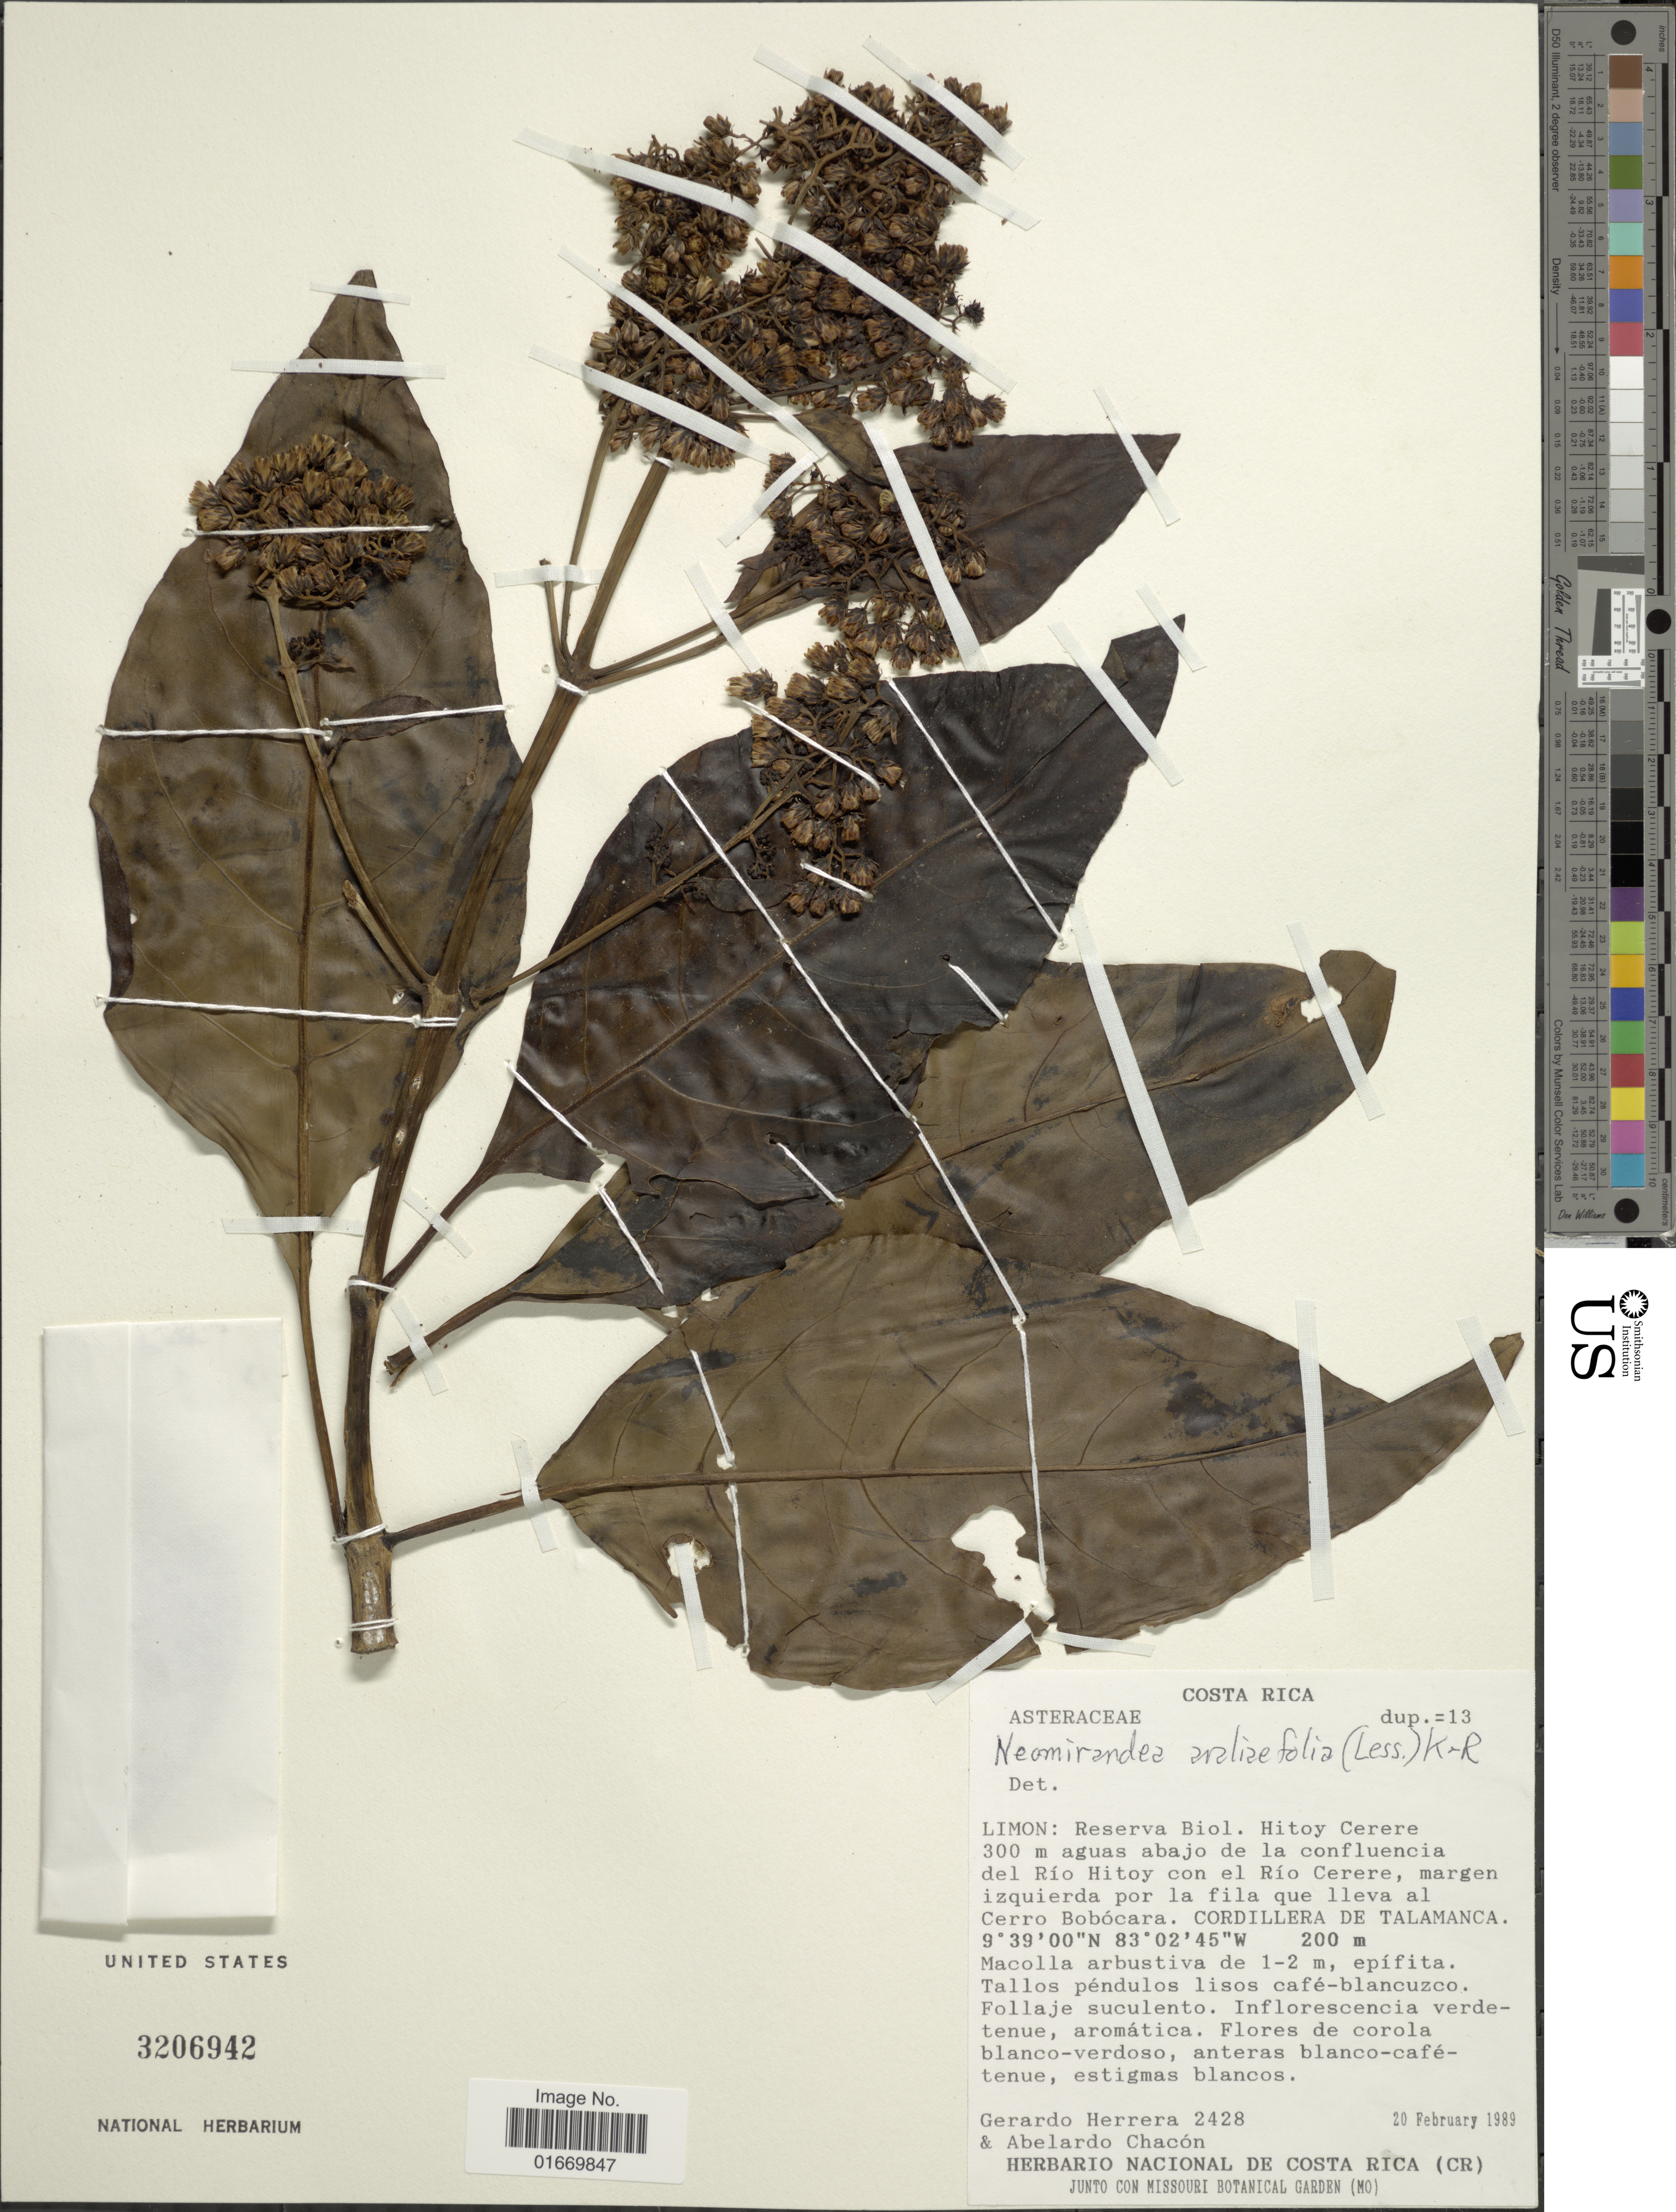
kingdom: Plantae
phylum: Tracheophyta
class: Magnoliopsida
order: Asterales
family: Asteraceae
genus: Neomirandea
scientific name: Neomirandea araliaefolia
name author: (Less.) R.M. King & H. Rob.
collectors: G. Herrera & A. Chacon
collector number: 2428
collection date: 1989-02-20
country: Costa Rica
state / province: Limón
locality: Reserva Biol. Hitoy Cerere, aguas abajo de la confluencia del Rio Hitoy con el Rio Cerere, margen izquierda por la fila que lleva al Cerro Bobocara, Cordillera de Talamanca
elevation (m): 200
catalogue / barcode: US 3206942